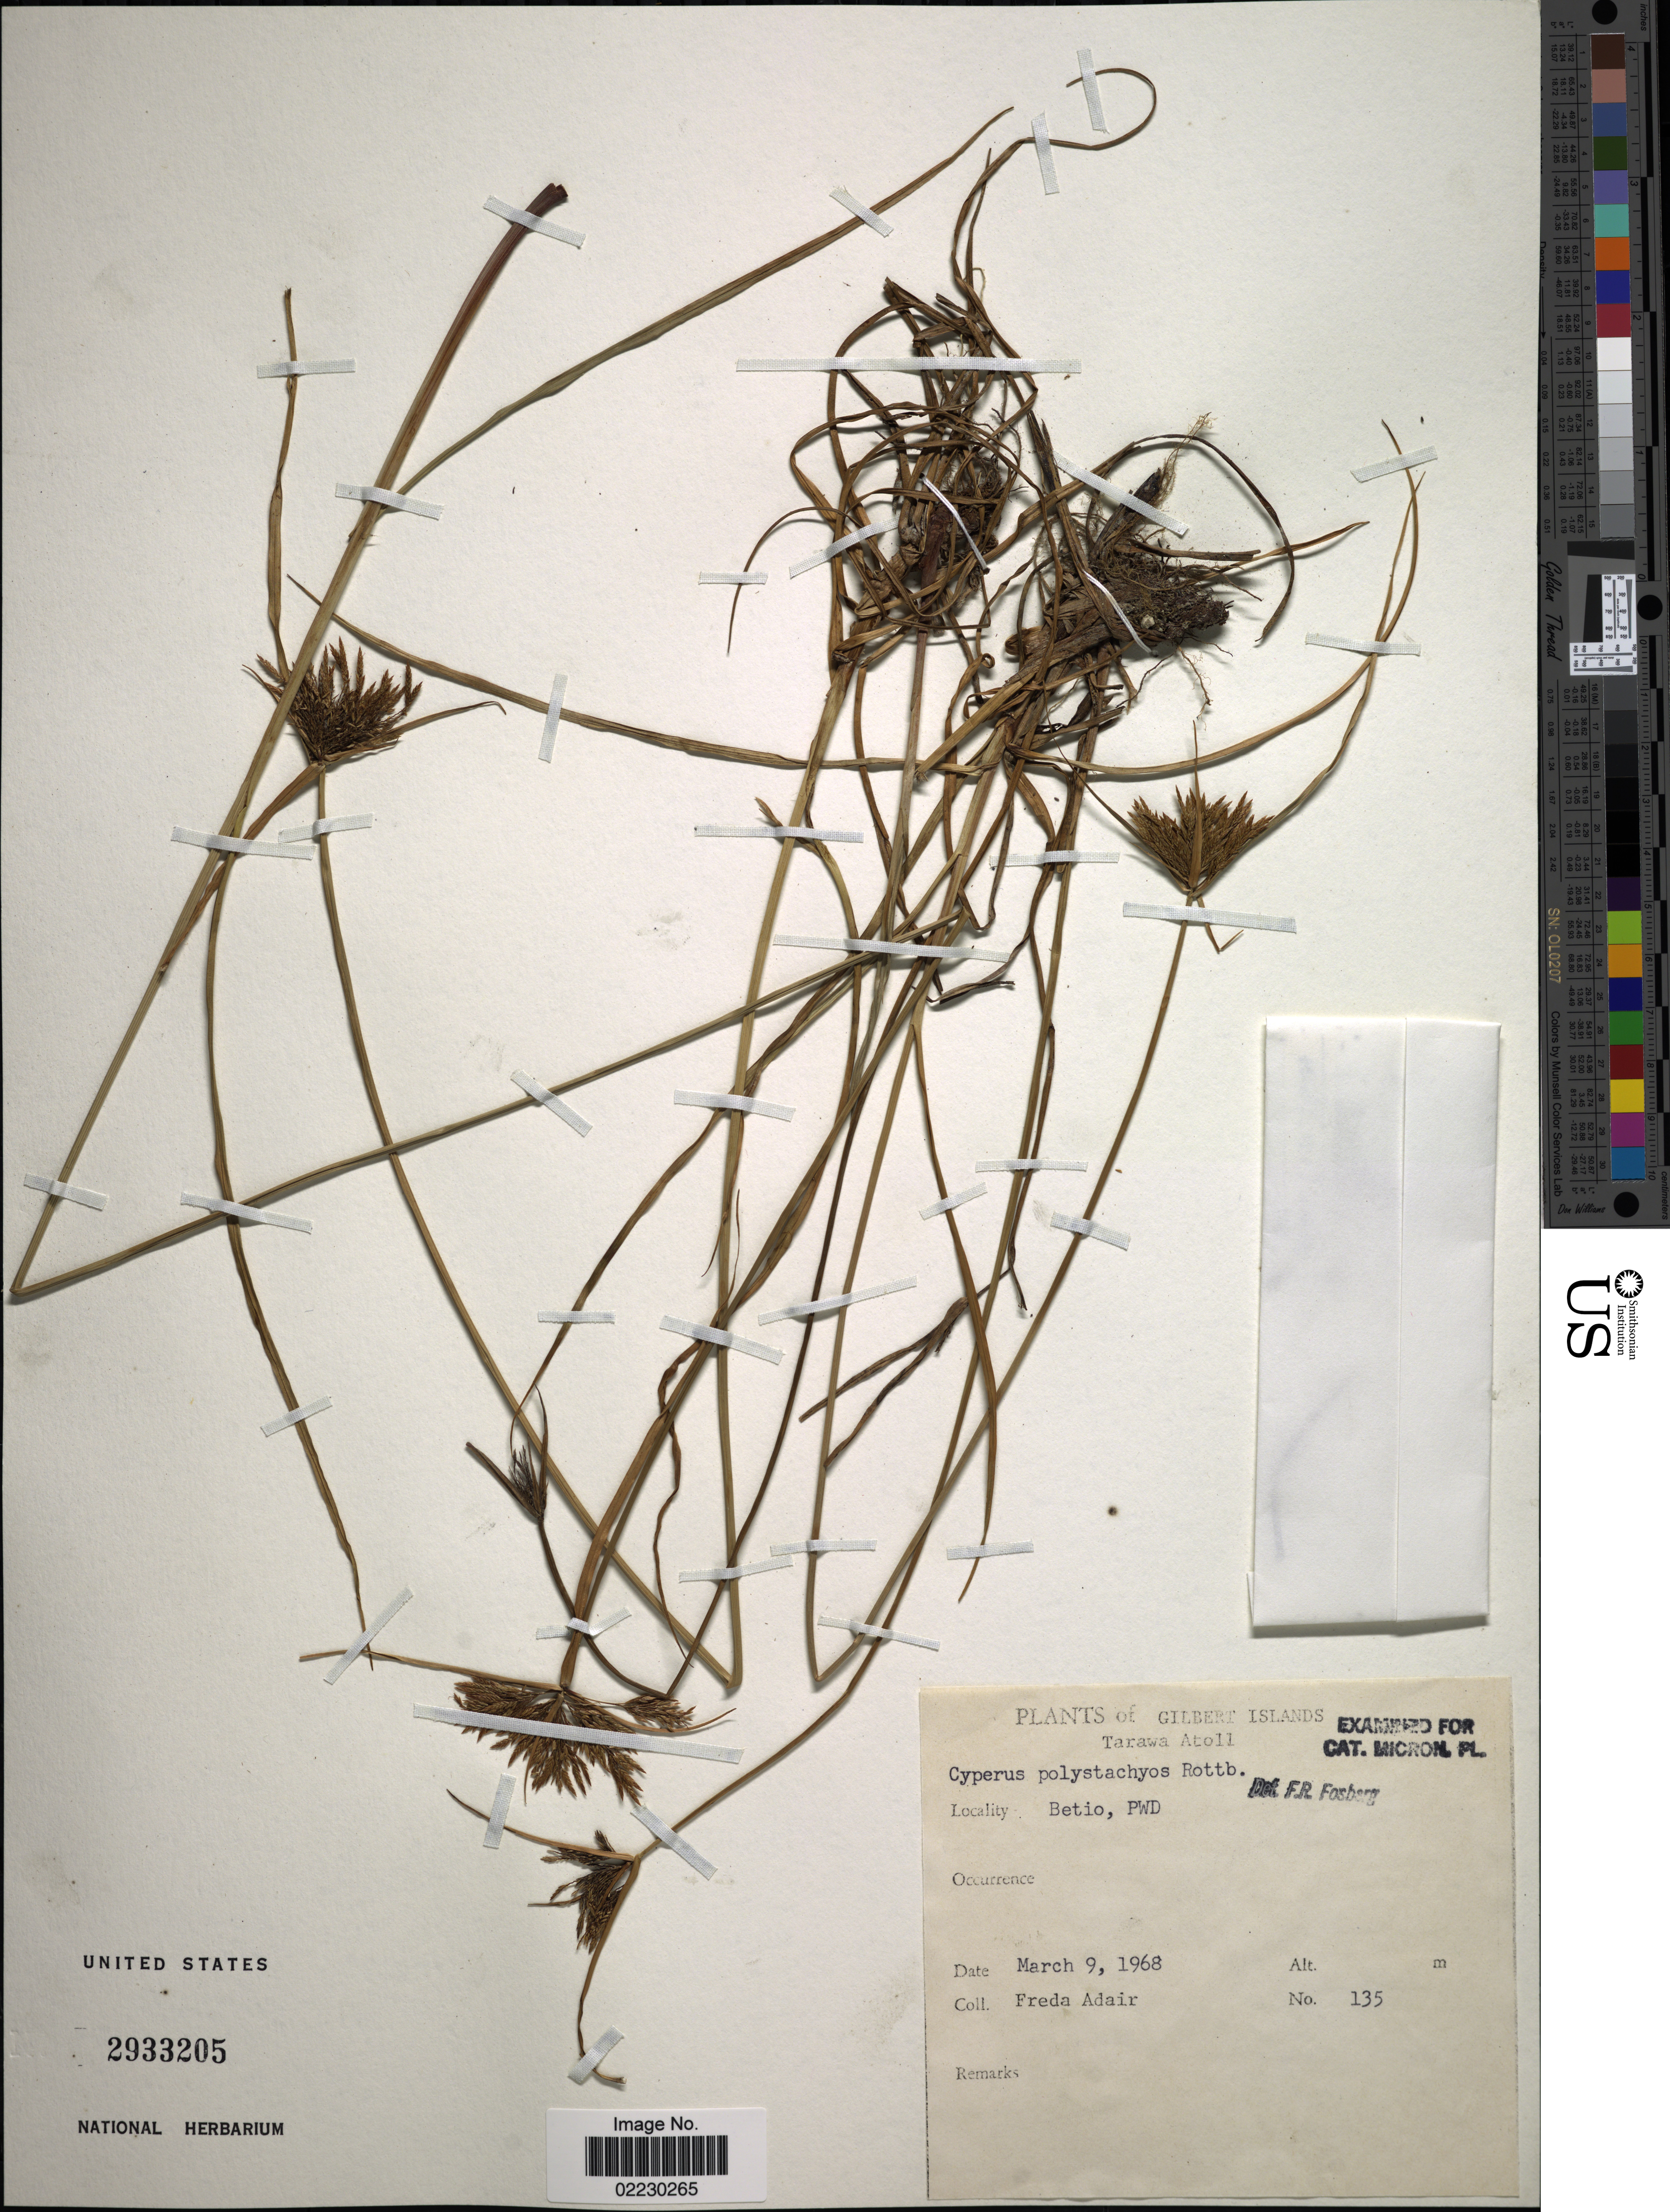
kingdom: Plantae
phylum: Tracheophyta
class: Liliopsida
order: Poales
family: Cyperaceae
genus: Cyperus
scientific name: Cyperus polystachyos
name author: Rottb.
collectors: F. Adair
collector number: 135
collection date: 1968-03-09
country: Kiribati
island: Tarawa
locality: Gilbert Is. Tarawa Atoll, Betio, PWD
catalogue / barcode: US 2933205